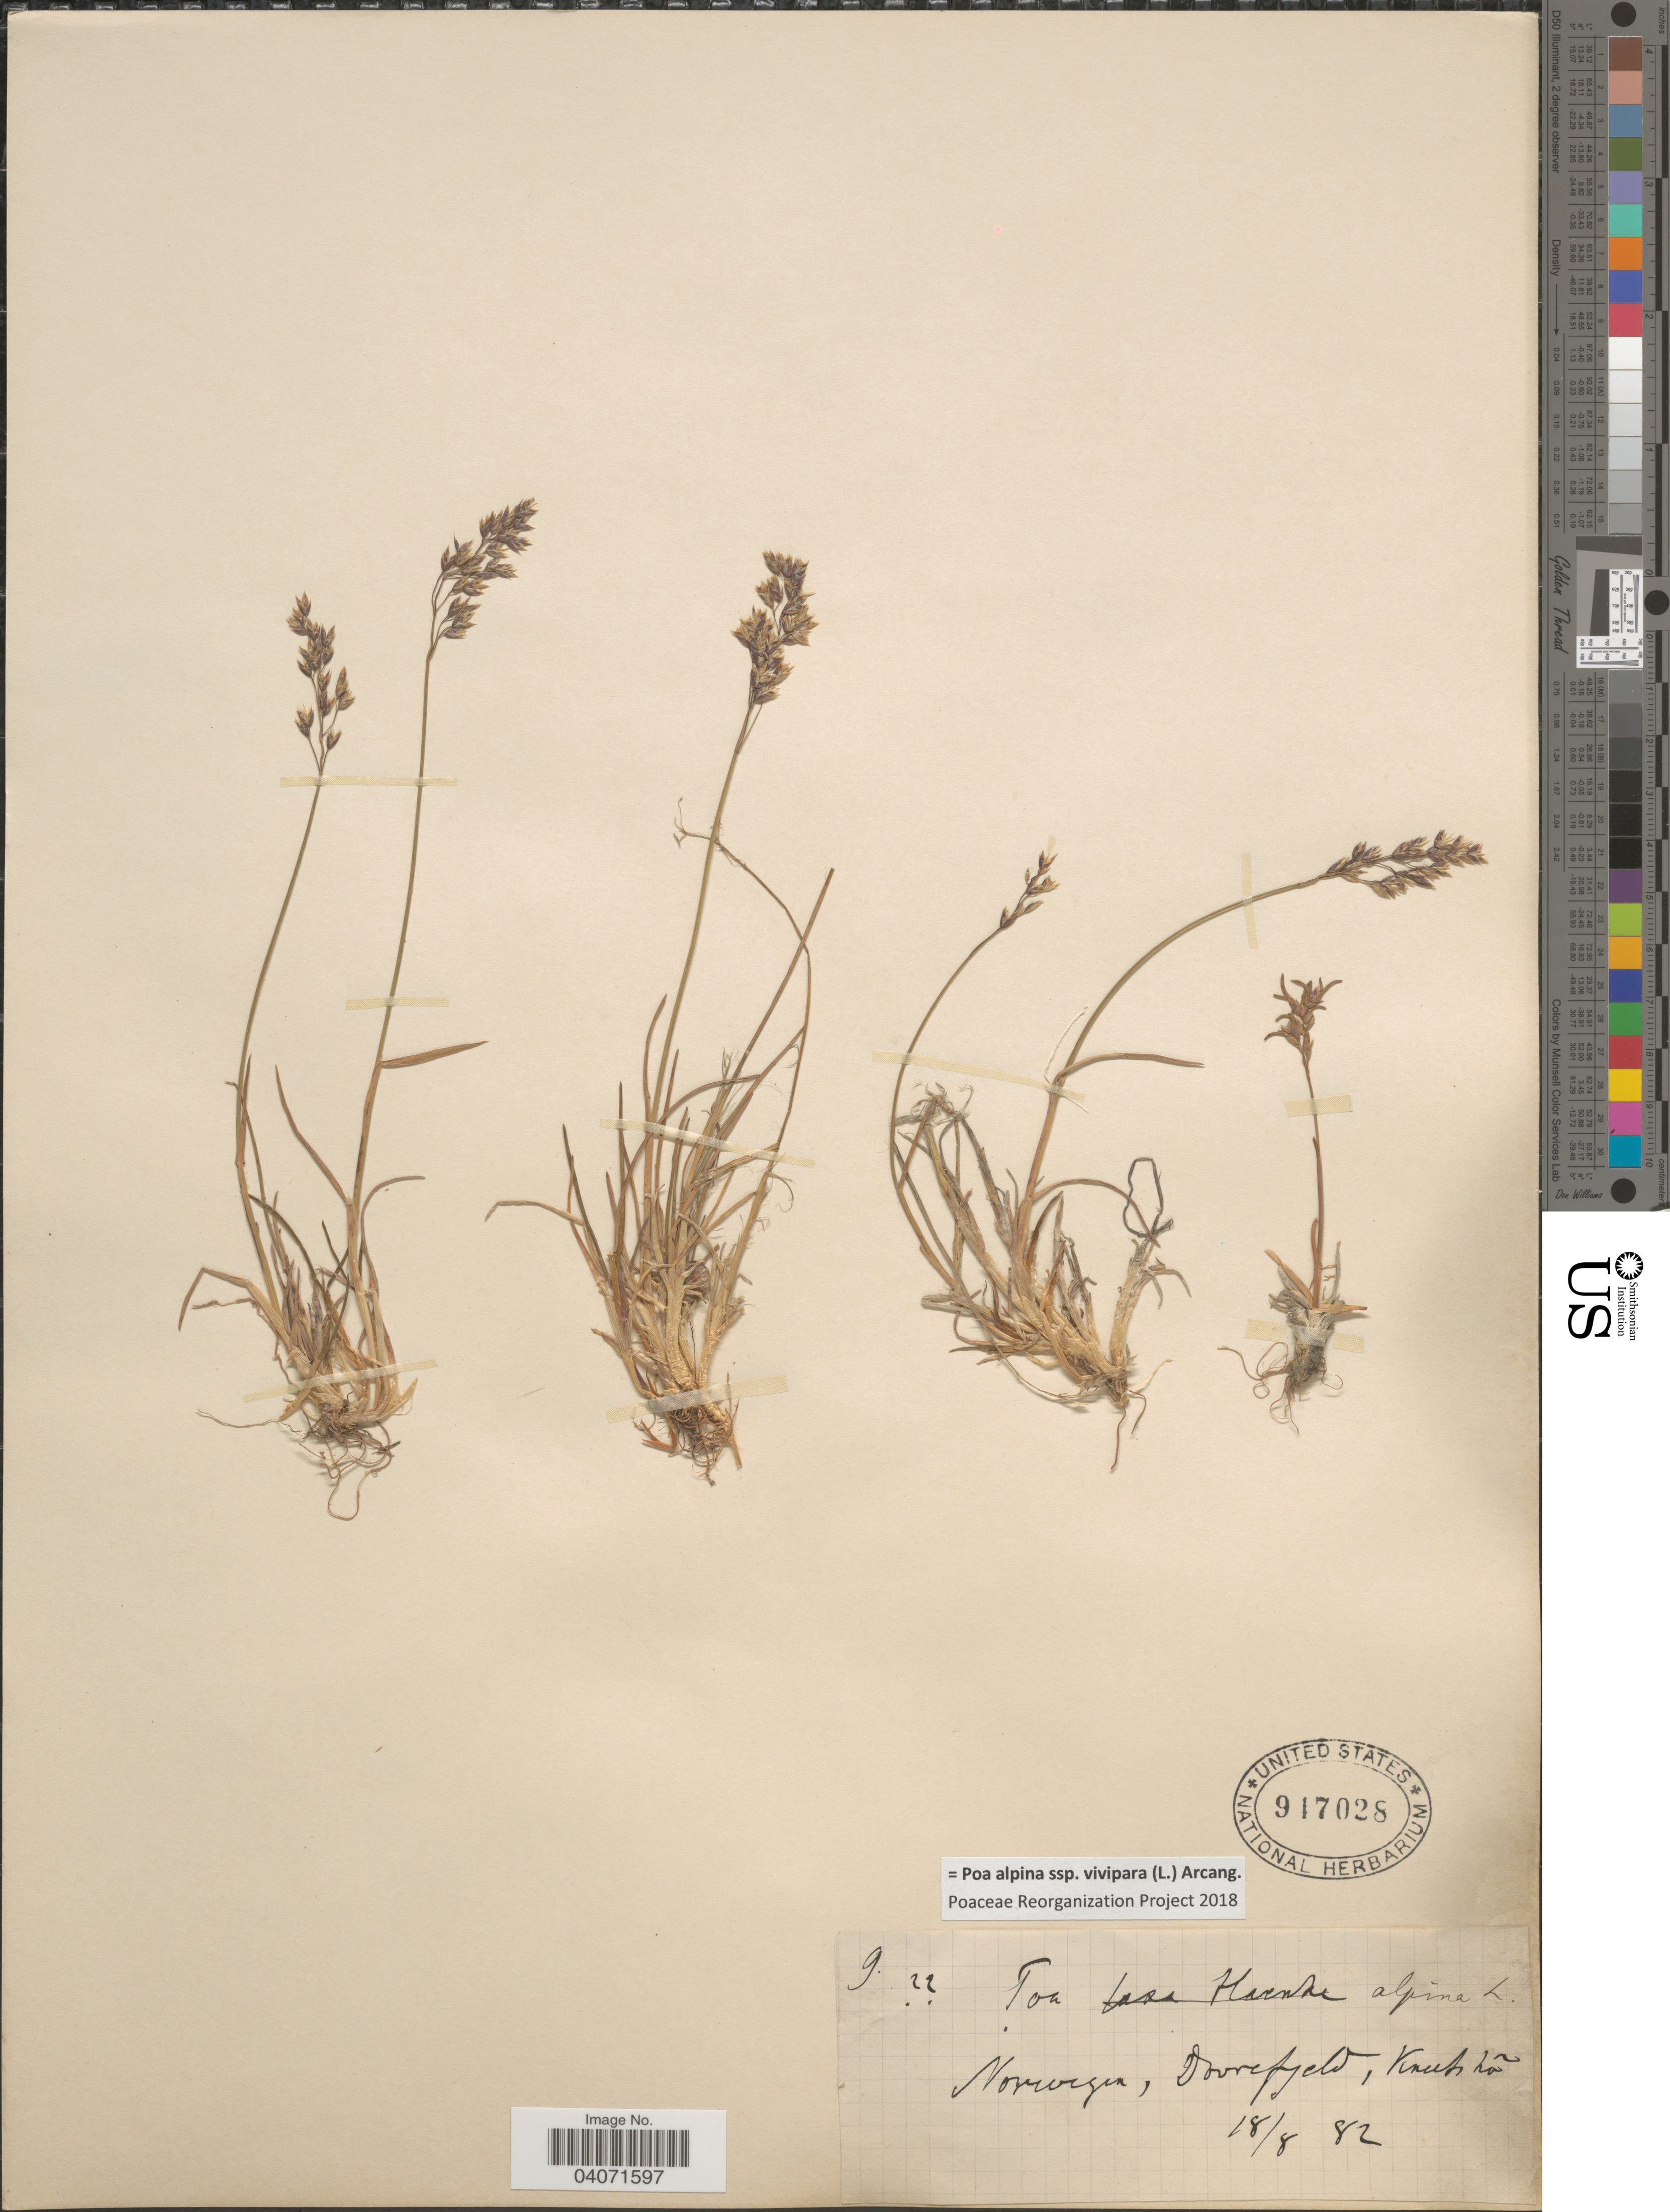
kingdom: Plantae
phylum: Tracheophyta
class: Liliopsida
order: Poales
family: Poaceae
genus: Poa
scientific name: Poa alpina subsp. vivipara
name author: (L.) Arcang.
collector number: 9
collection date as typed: Transcribed d/m/y: 18/8/82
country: Norway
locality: Dovrefjell, Knutshöe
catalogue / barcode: US 917028